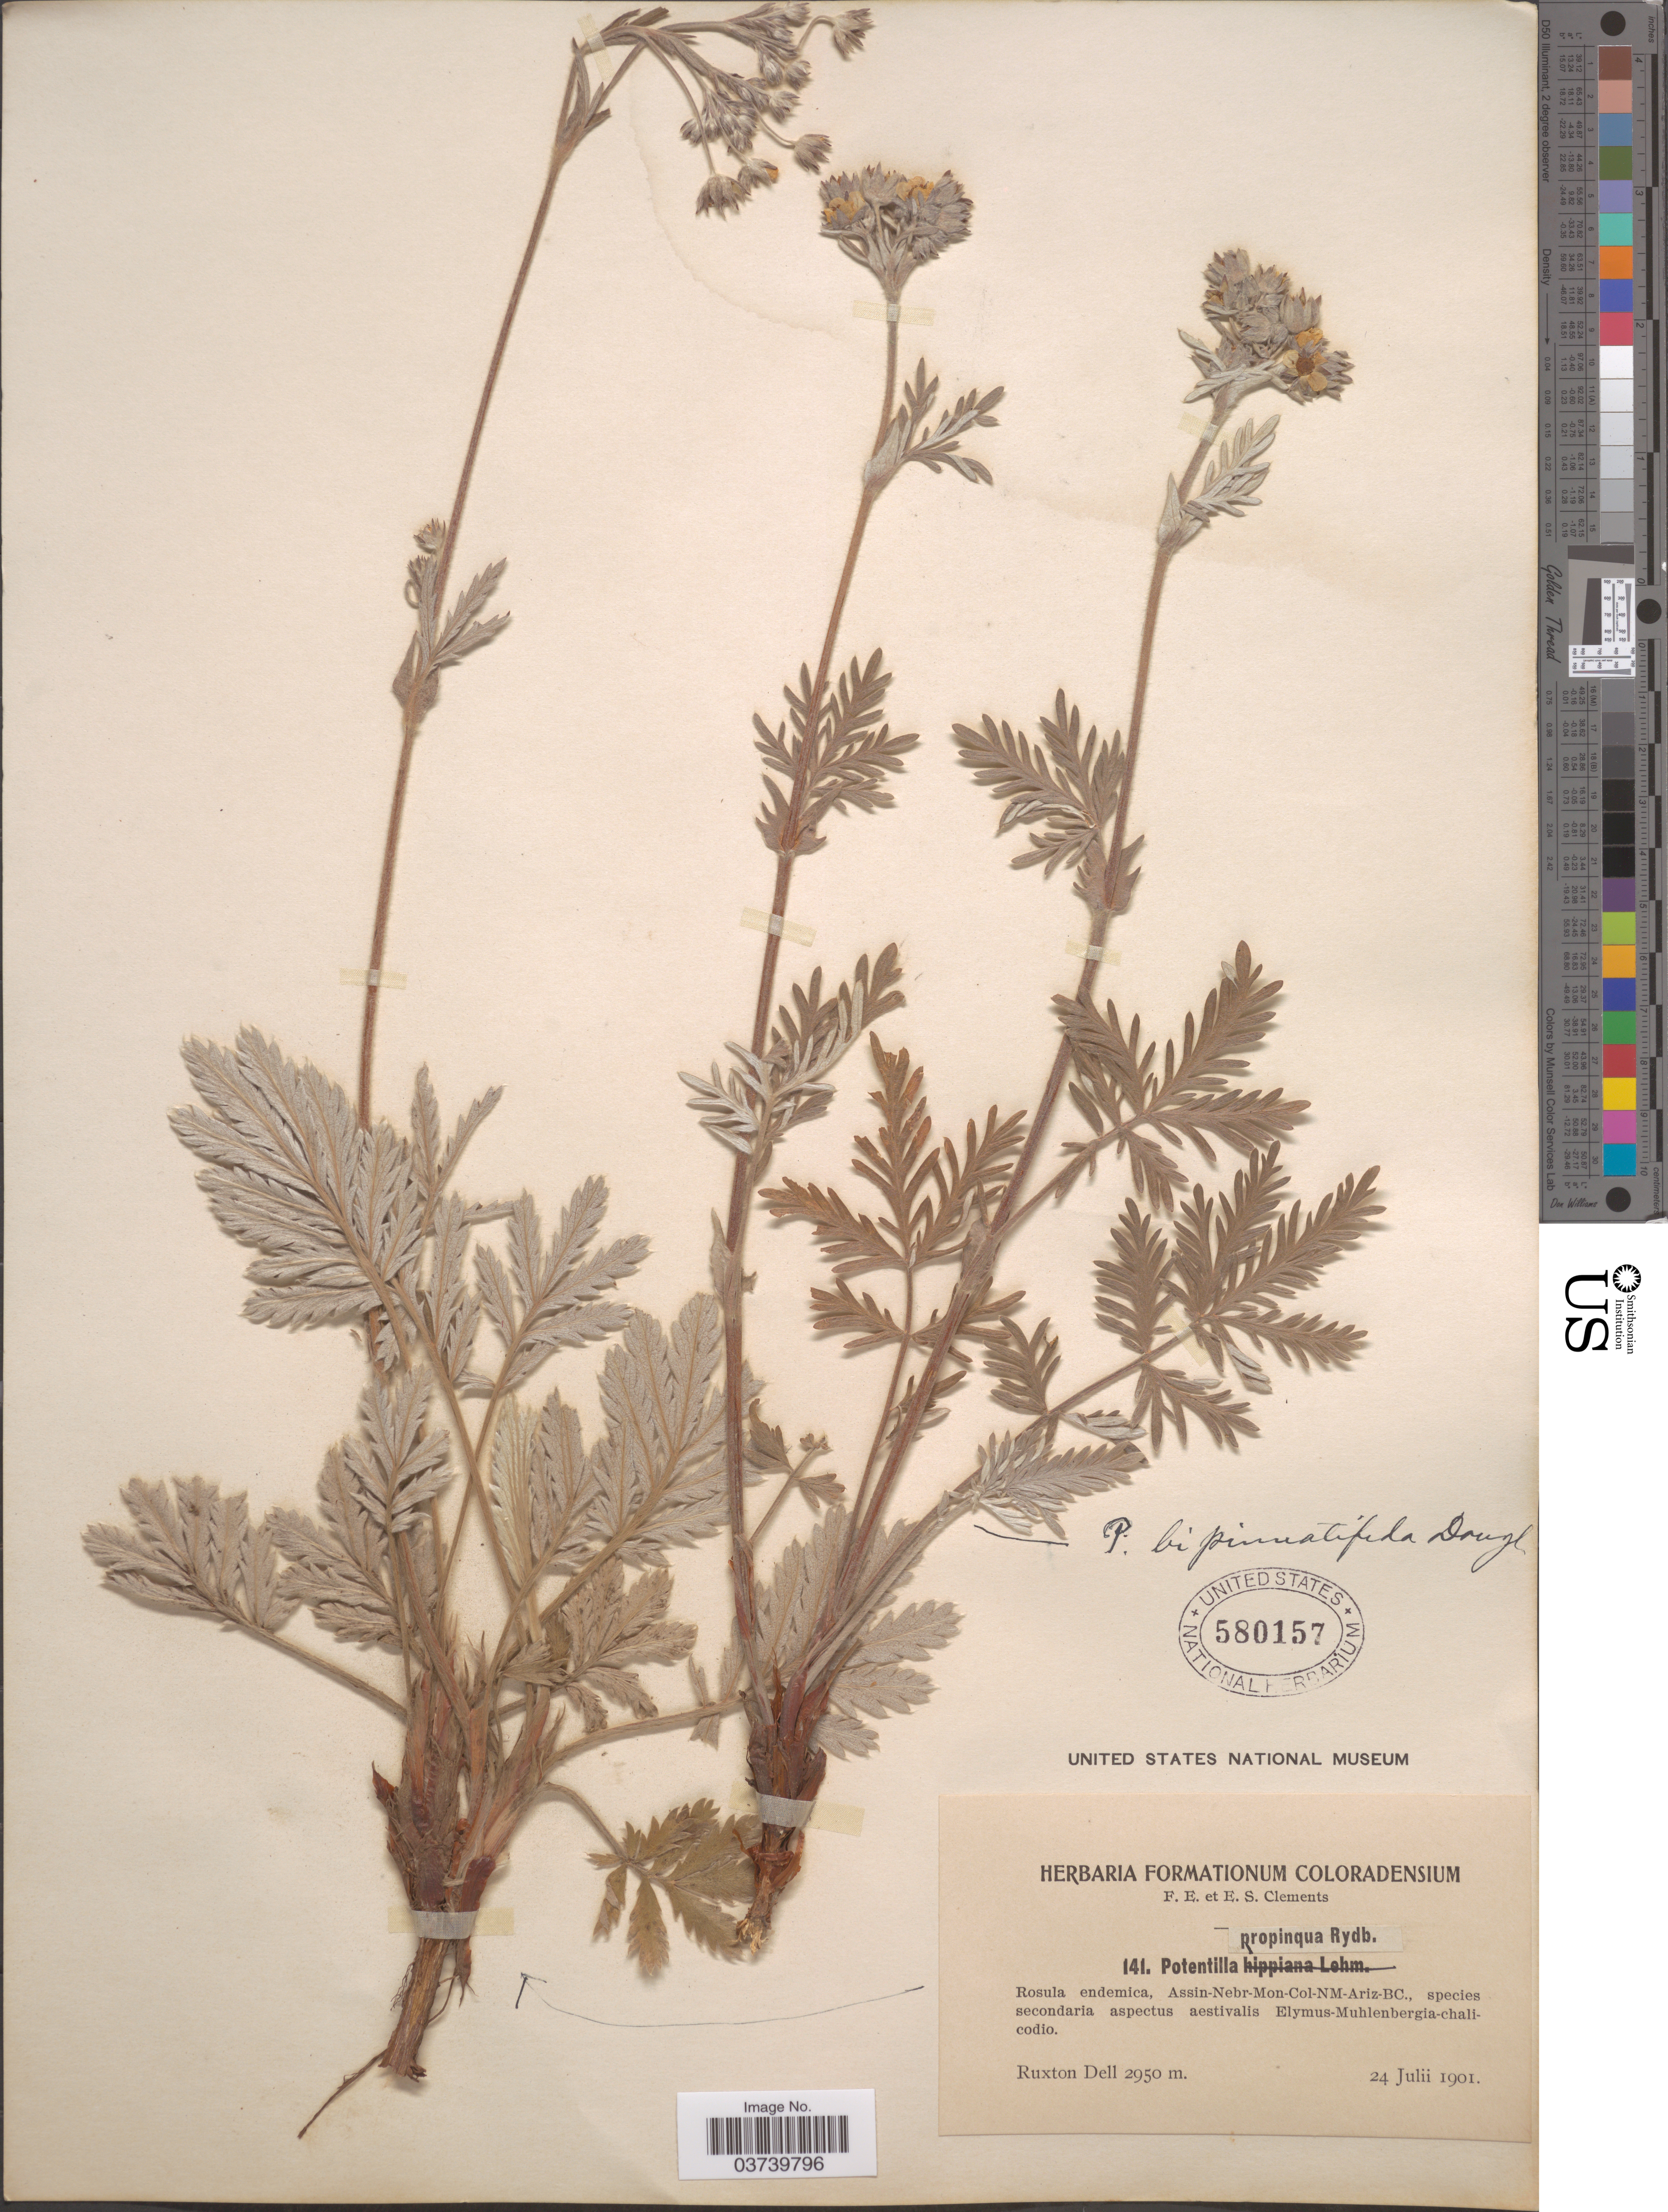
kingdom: Plantae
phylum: Tracheophyta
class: Magnoliopsida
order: Rosales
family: Rosaceae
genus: Potentilla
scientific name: Potentilla hippiana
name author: Lehm.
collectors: F. E. Clements & E. S. Clements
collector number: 141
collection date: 1901-07-24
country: United States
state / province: Colorado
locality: Ruxton Dell.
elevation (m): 2950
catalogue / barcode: US 580157